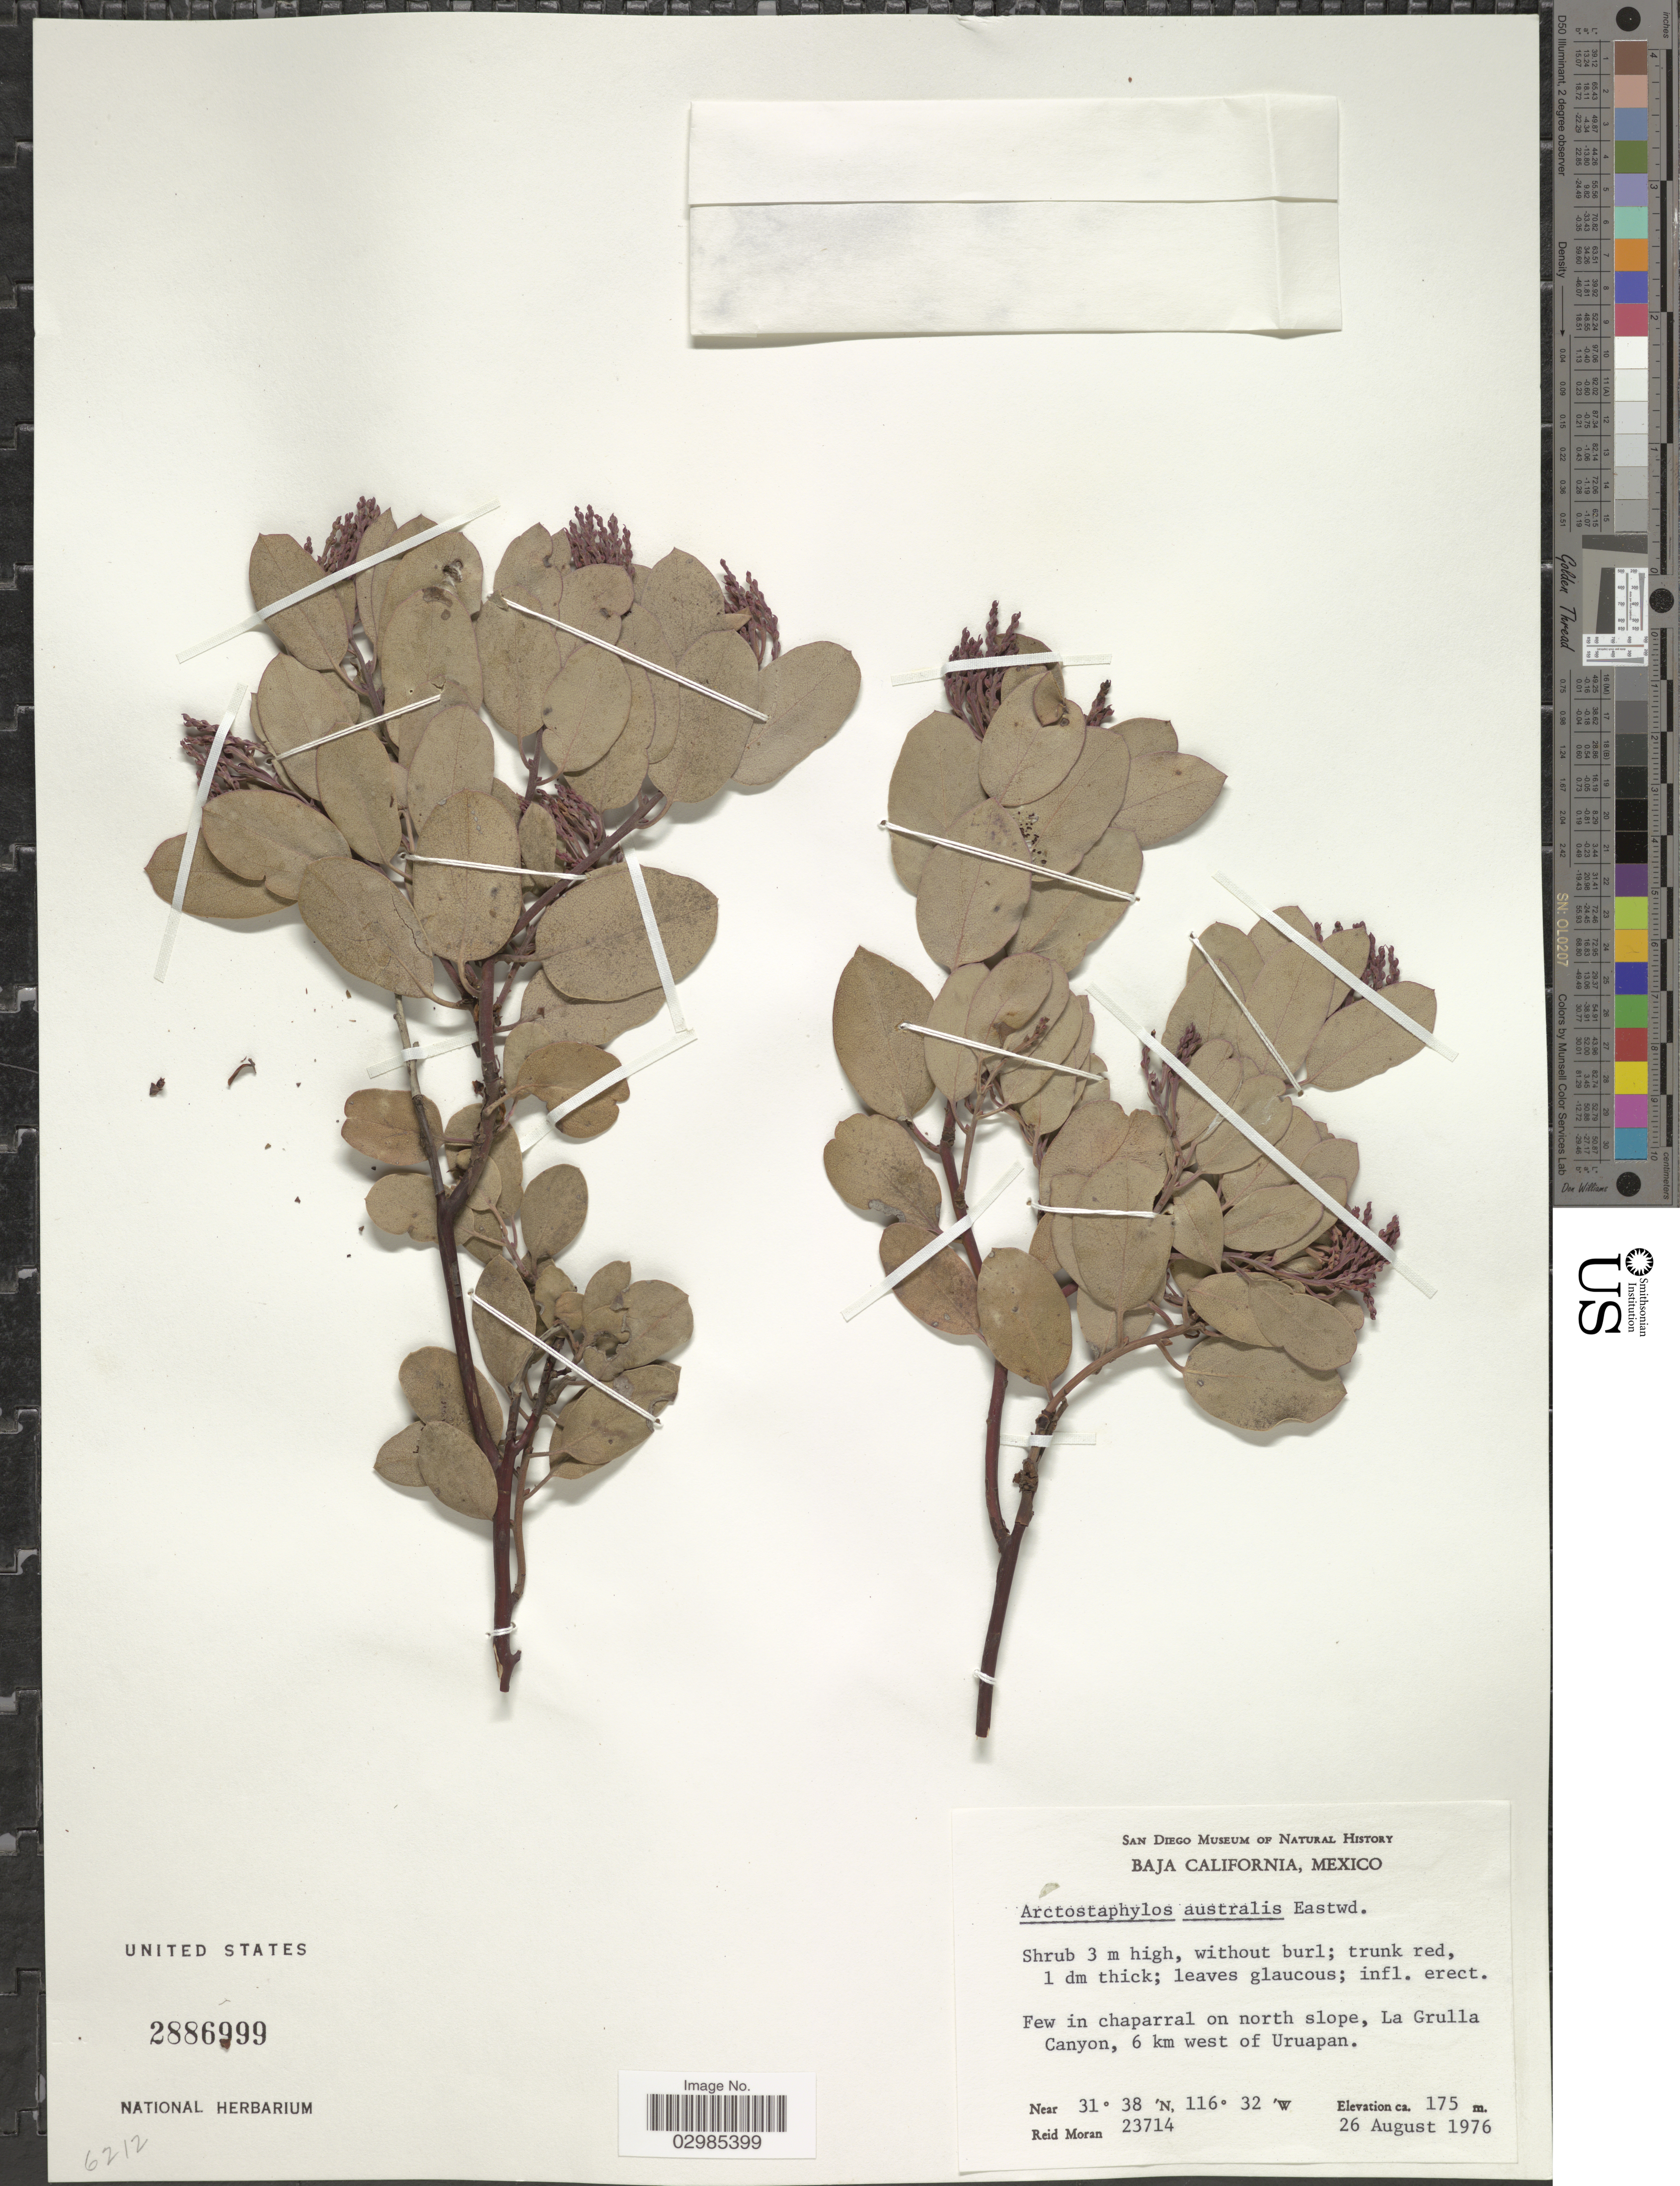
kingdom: Plantae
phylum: Tracheophyta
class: Magnoliopsida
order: Ericales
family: Ericaceae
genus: Arctostaphylos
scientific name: Arctostaphylos australis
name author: Eastw.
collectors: R. V. Moran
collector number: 23714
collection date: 1976-08-26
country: Mexico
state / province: Baja California Norte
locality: Few in chaparral on north slope, La Grulla Canyon, 6 km west of Uruapan.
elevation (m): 175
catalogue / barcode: US 2886999